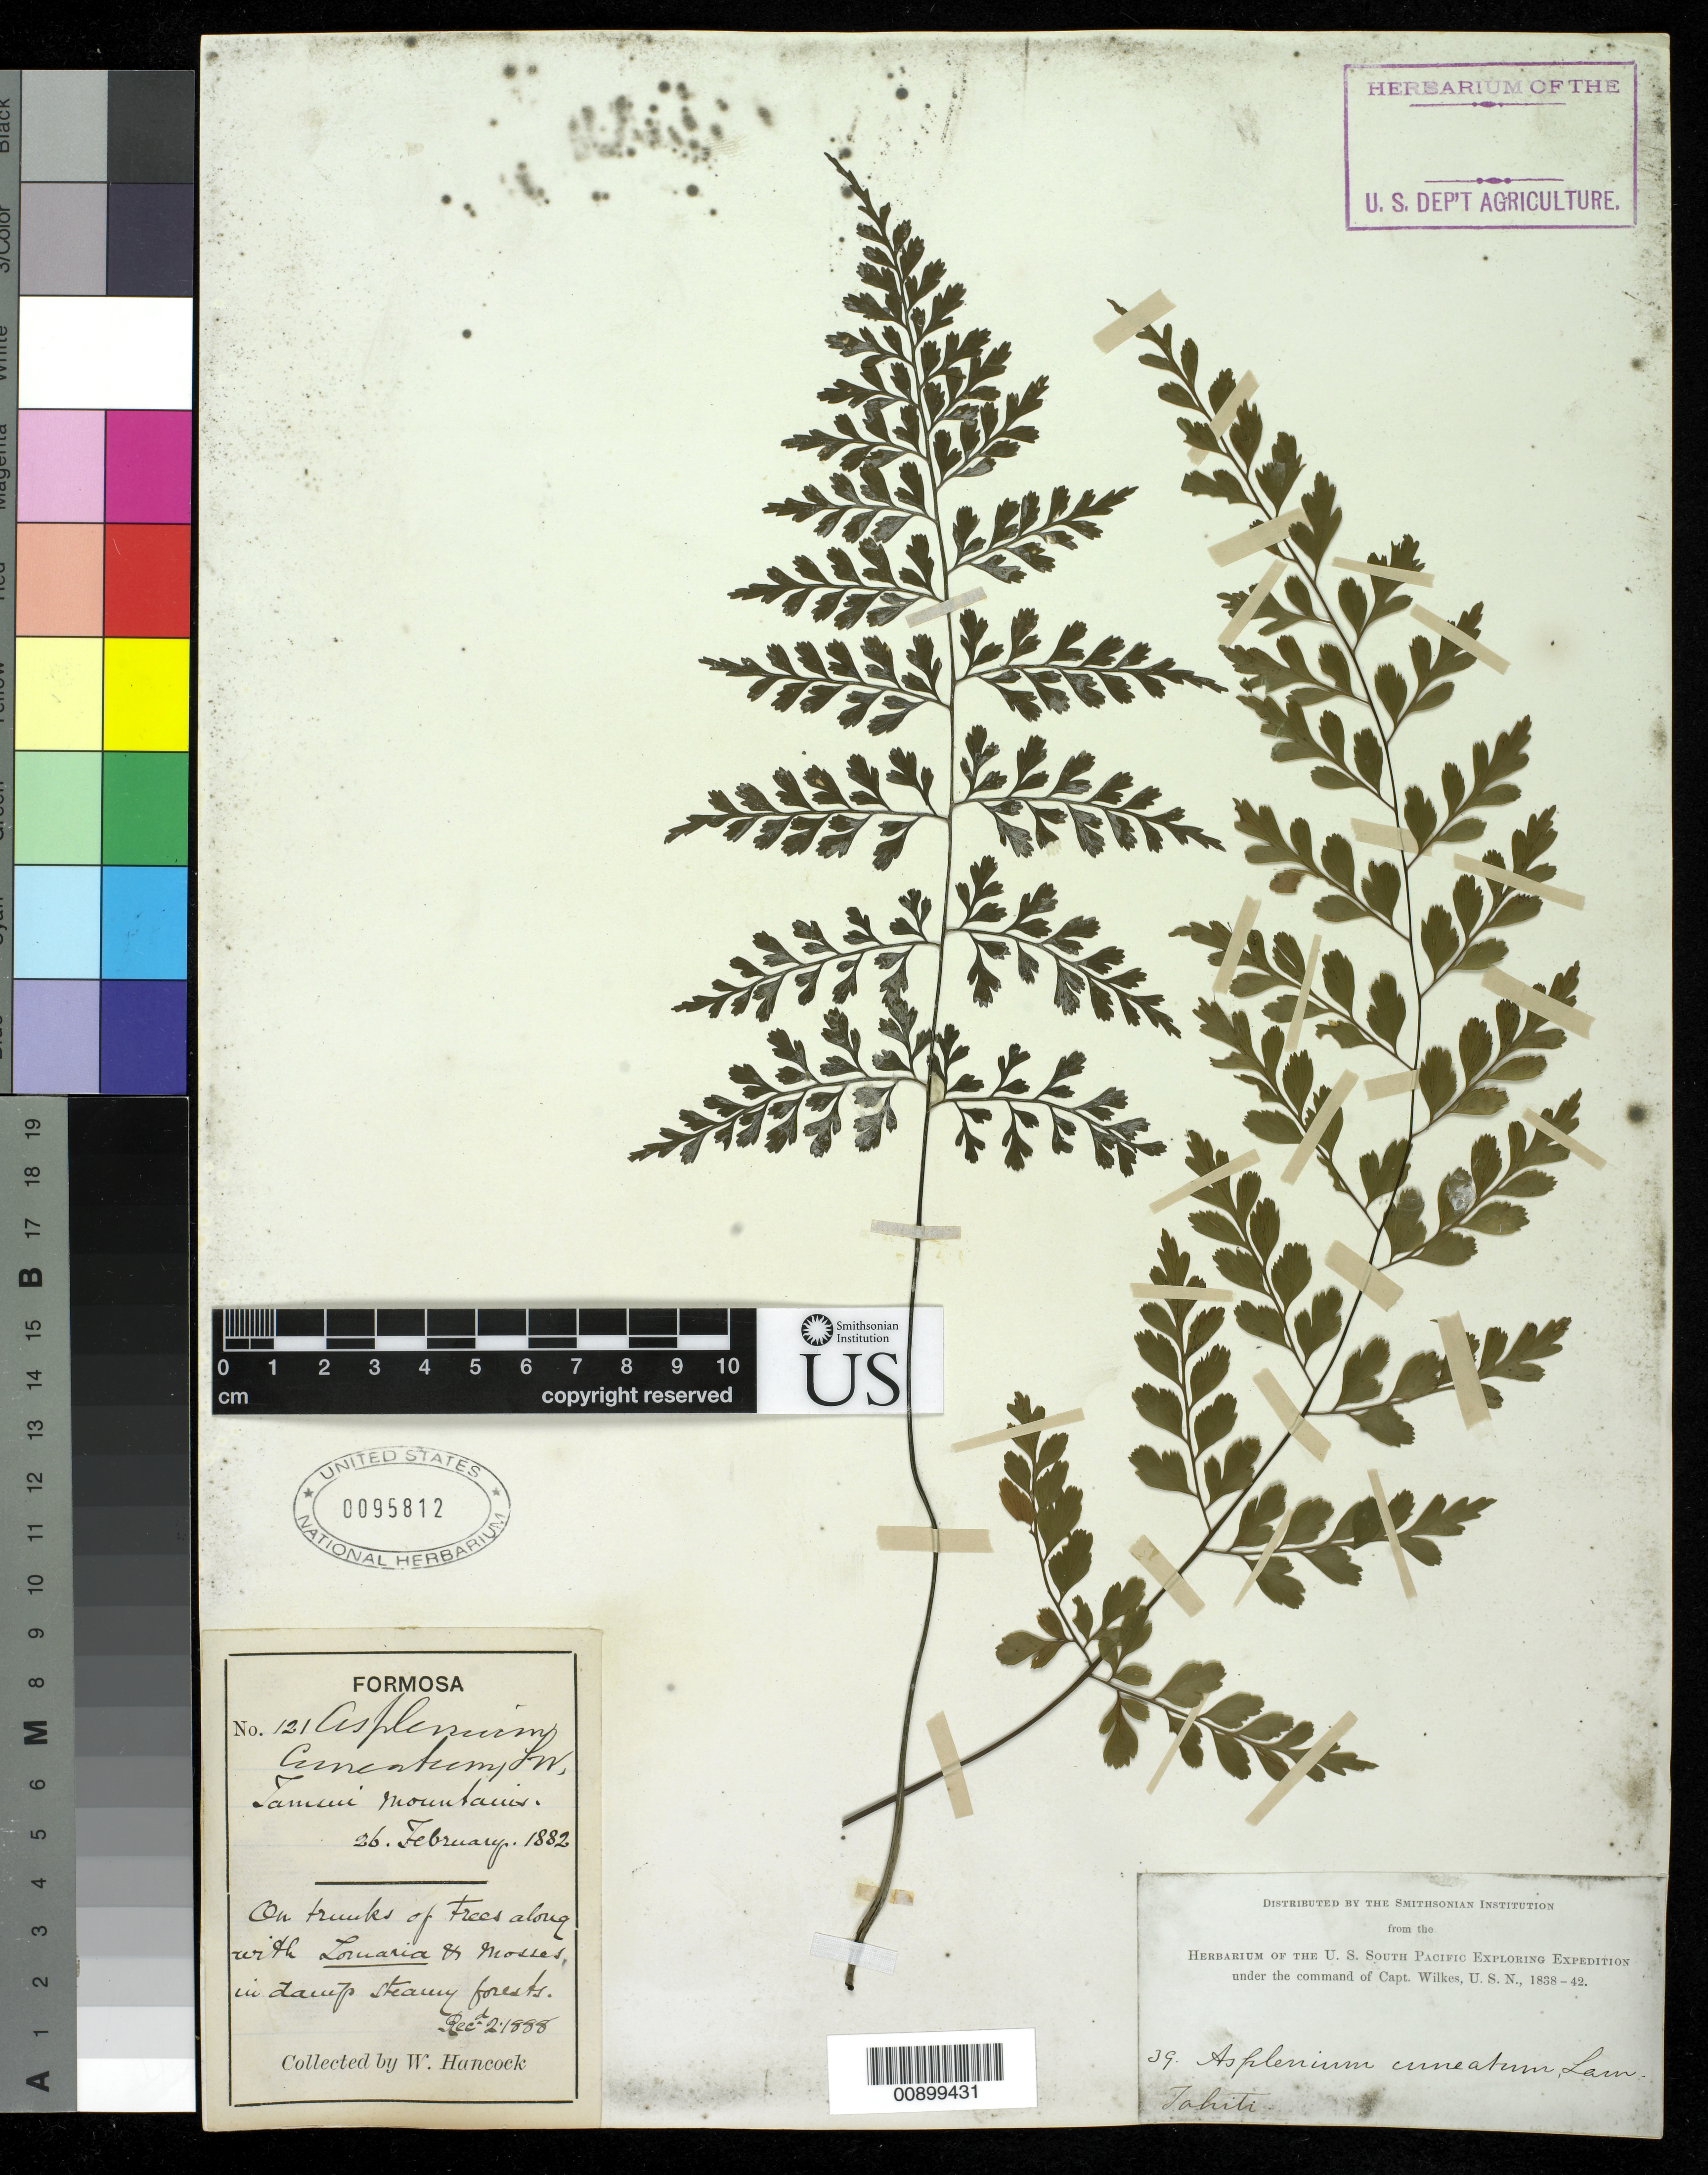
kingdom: Plantae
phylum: Tracheophyta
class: Polypodiopsida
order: Polypodiales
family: Aspleniaceae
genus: Asplenium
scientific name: Asplenium cuneatum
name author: Lam.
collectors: Wilkes Explor. Exped.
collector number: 29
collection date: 1838/1842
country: French Polynesia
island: Tahiti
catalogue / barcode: US 95812